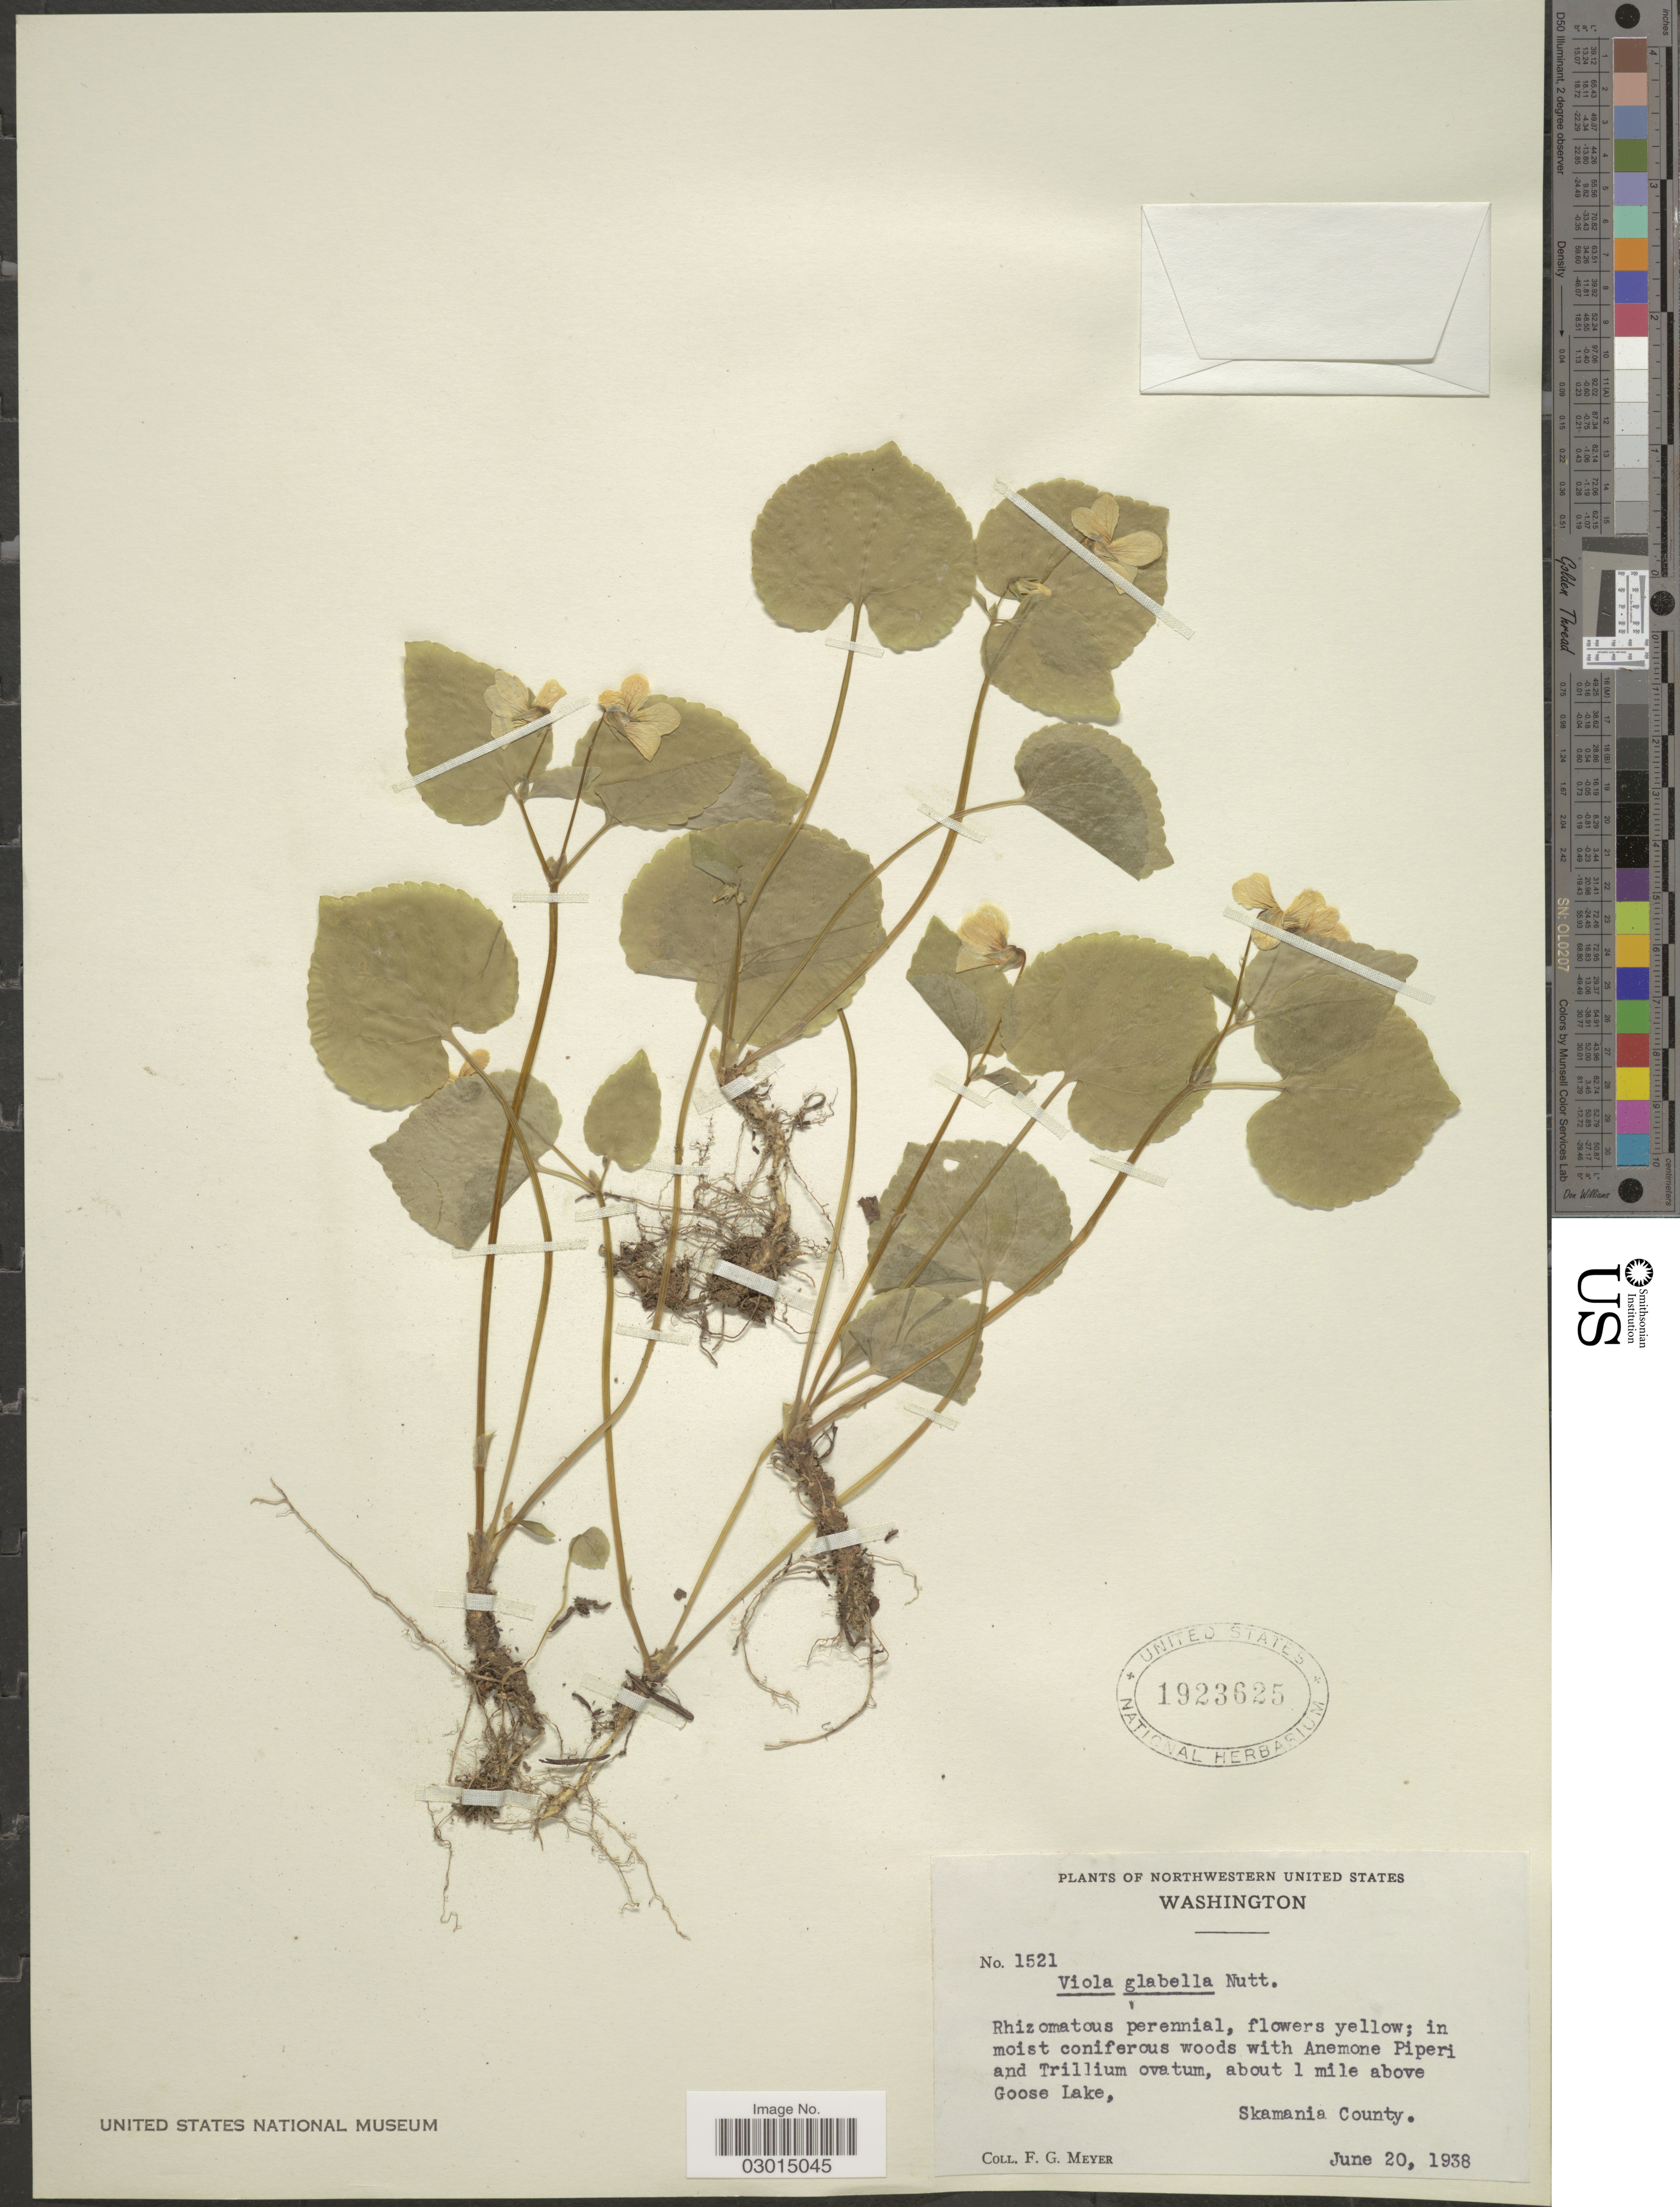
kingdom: Plantae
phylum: Tracheophyta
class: Magnoliopsida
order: Malpighiales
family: Violaceae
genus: Viola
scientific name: Viola glabella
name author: Nutt.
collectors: F. G. Meyer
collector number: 1521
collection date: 1938-06-20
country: United States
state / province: Washington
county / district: Skamania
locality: Northwestern United States. About 1 mile above Goose Lake, Skamania County.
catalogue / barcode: US 1923625